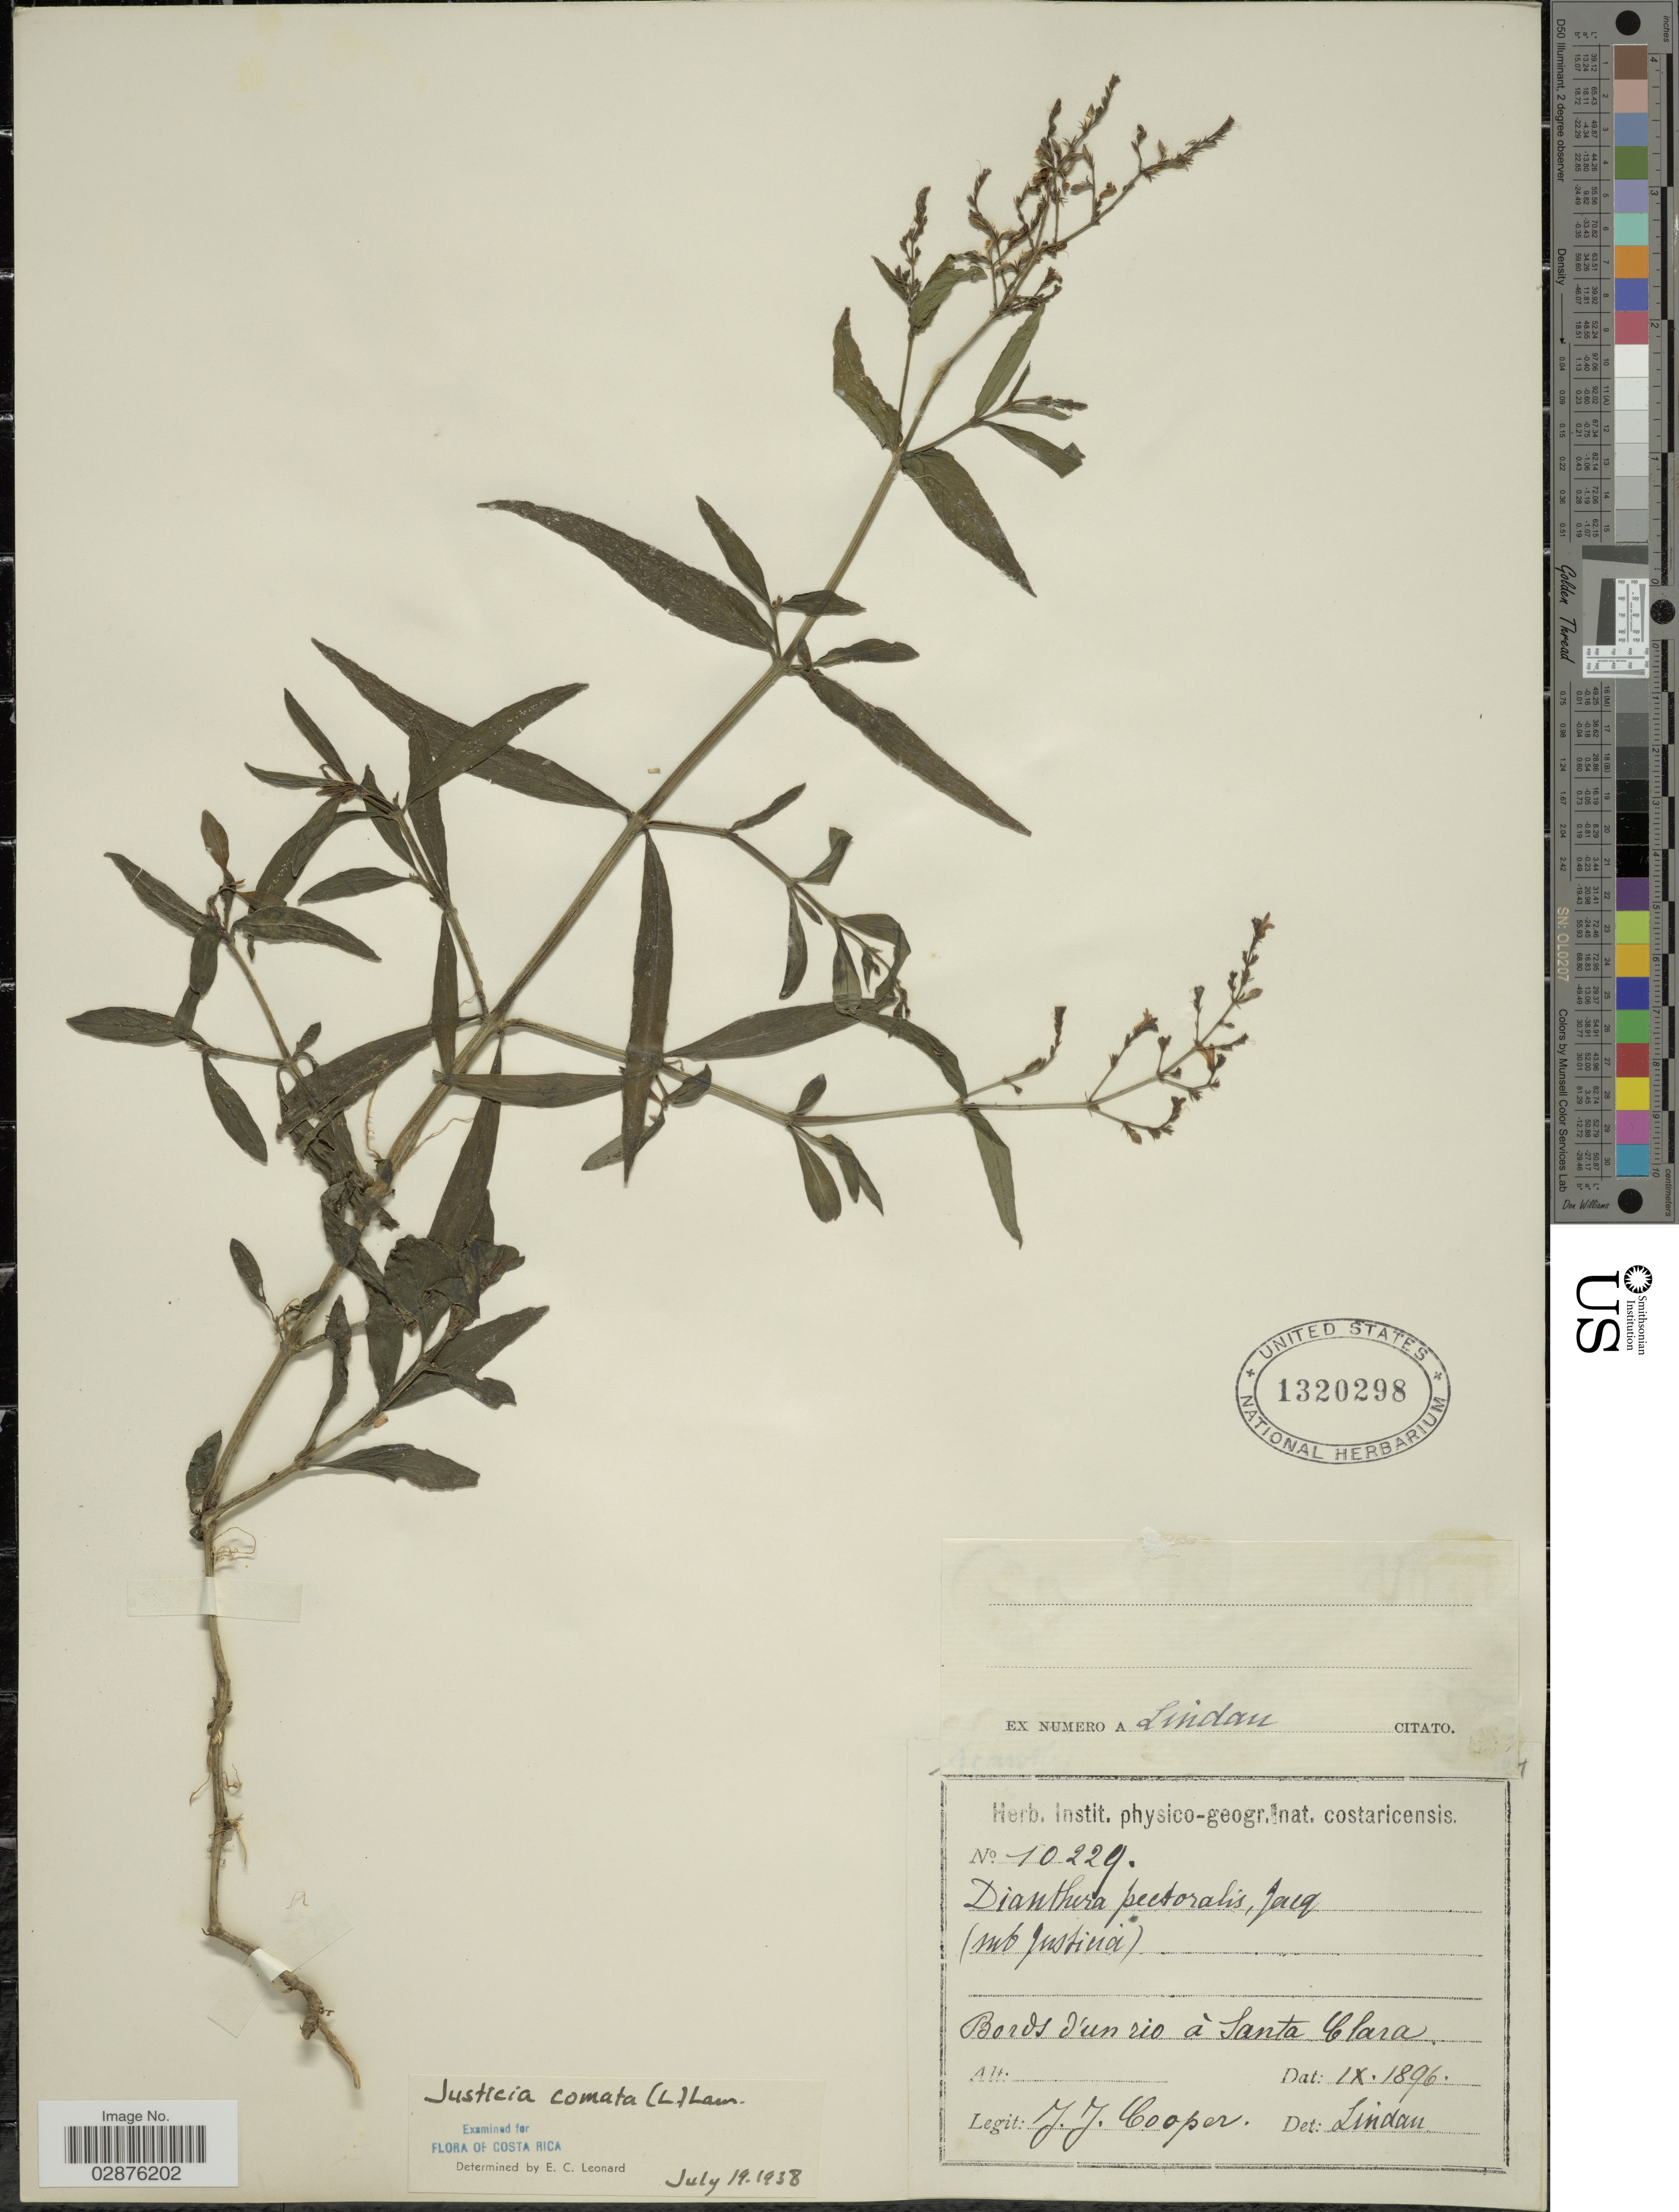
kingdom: Plantae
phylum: Tracheophyta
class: Magnoliopsida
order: Lamiales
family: Acanthaceae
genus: Justicia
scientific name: Justicia comata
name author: (L.) Lam.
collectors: J. J. Cooper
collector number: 10229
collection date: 1896-09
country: Costa Rica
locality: Bords d'un rio á Santa Clara.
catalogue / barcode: US 1320298